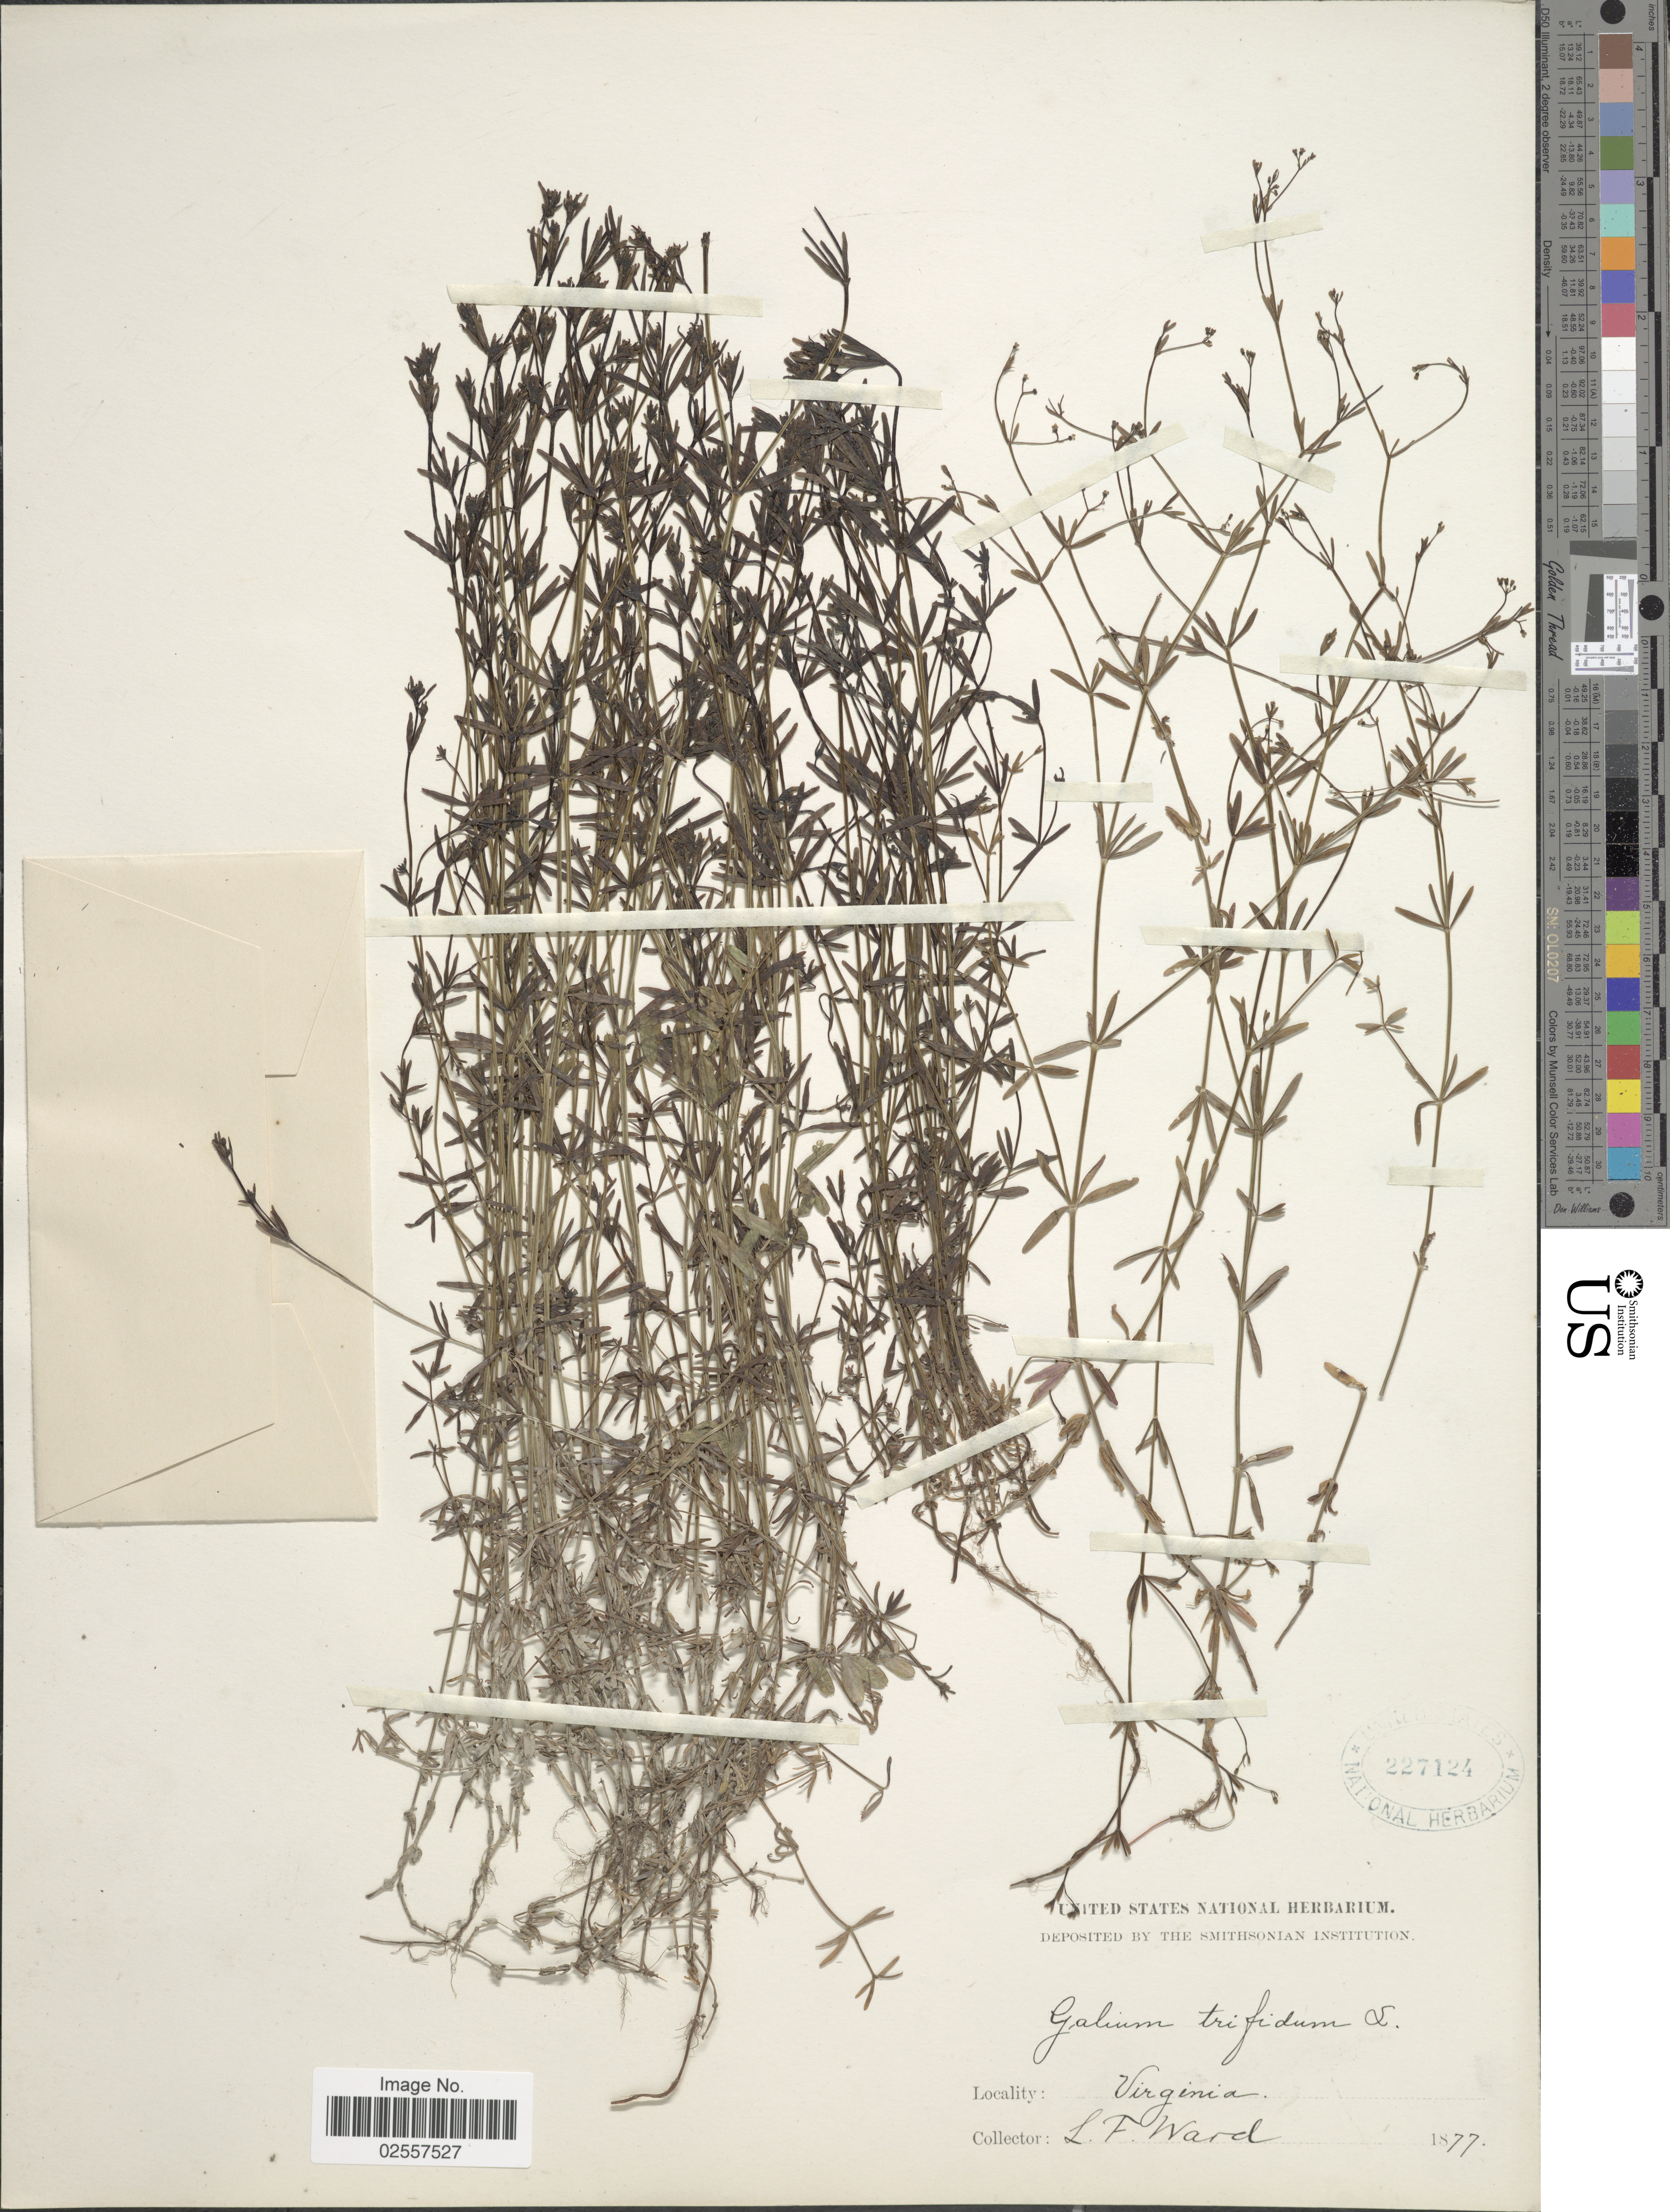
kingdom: Plantae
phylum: Tracheophyta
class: Magnoliopsida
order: Gentianales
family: Rubiaceae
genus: Galium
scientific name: Galium claytoni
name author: Michx.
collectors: L. F. Ward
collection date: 1877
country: United States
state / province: Virginia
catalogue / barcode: US 227124